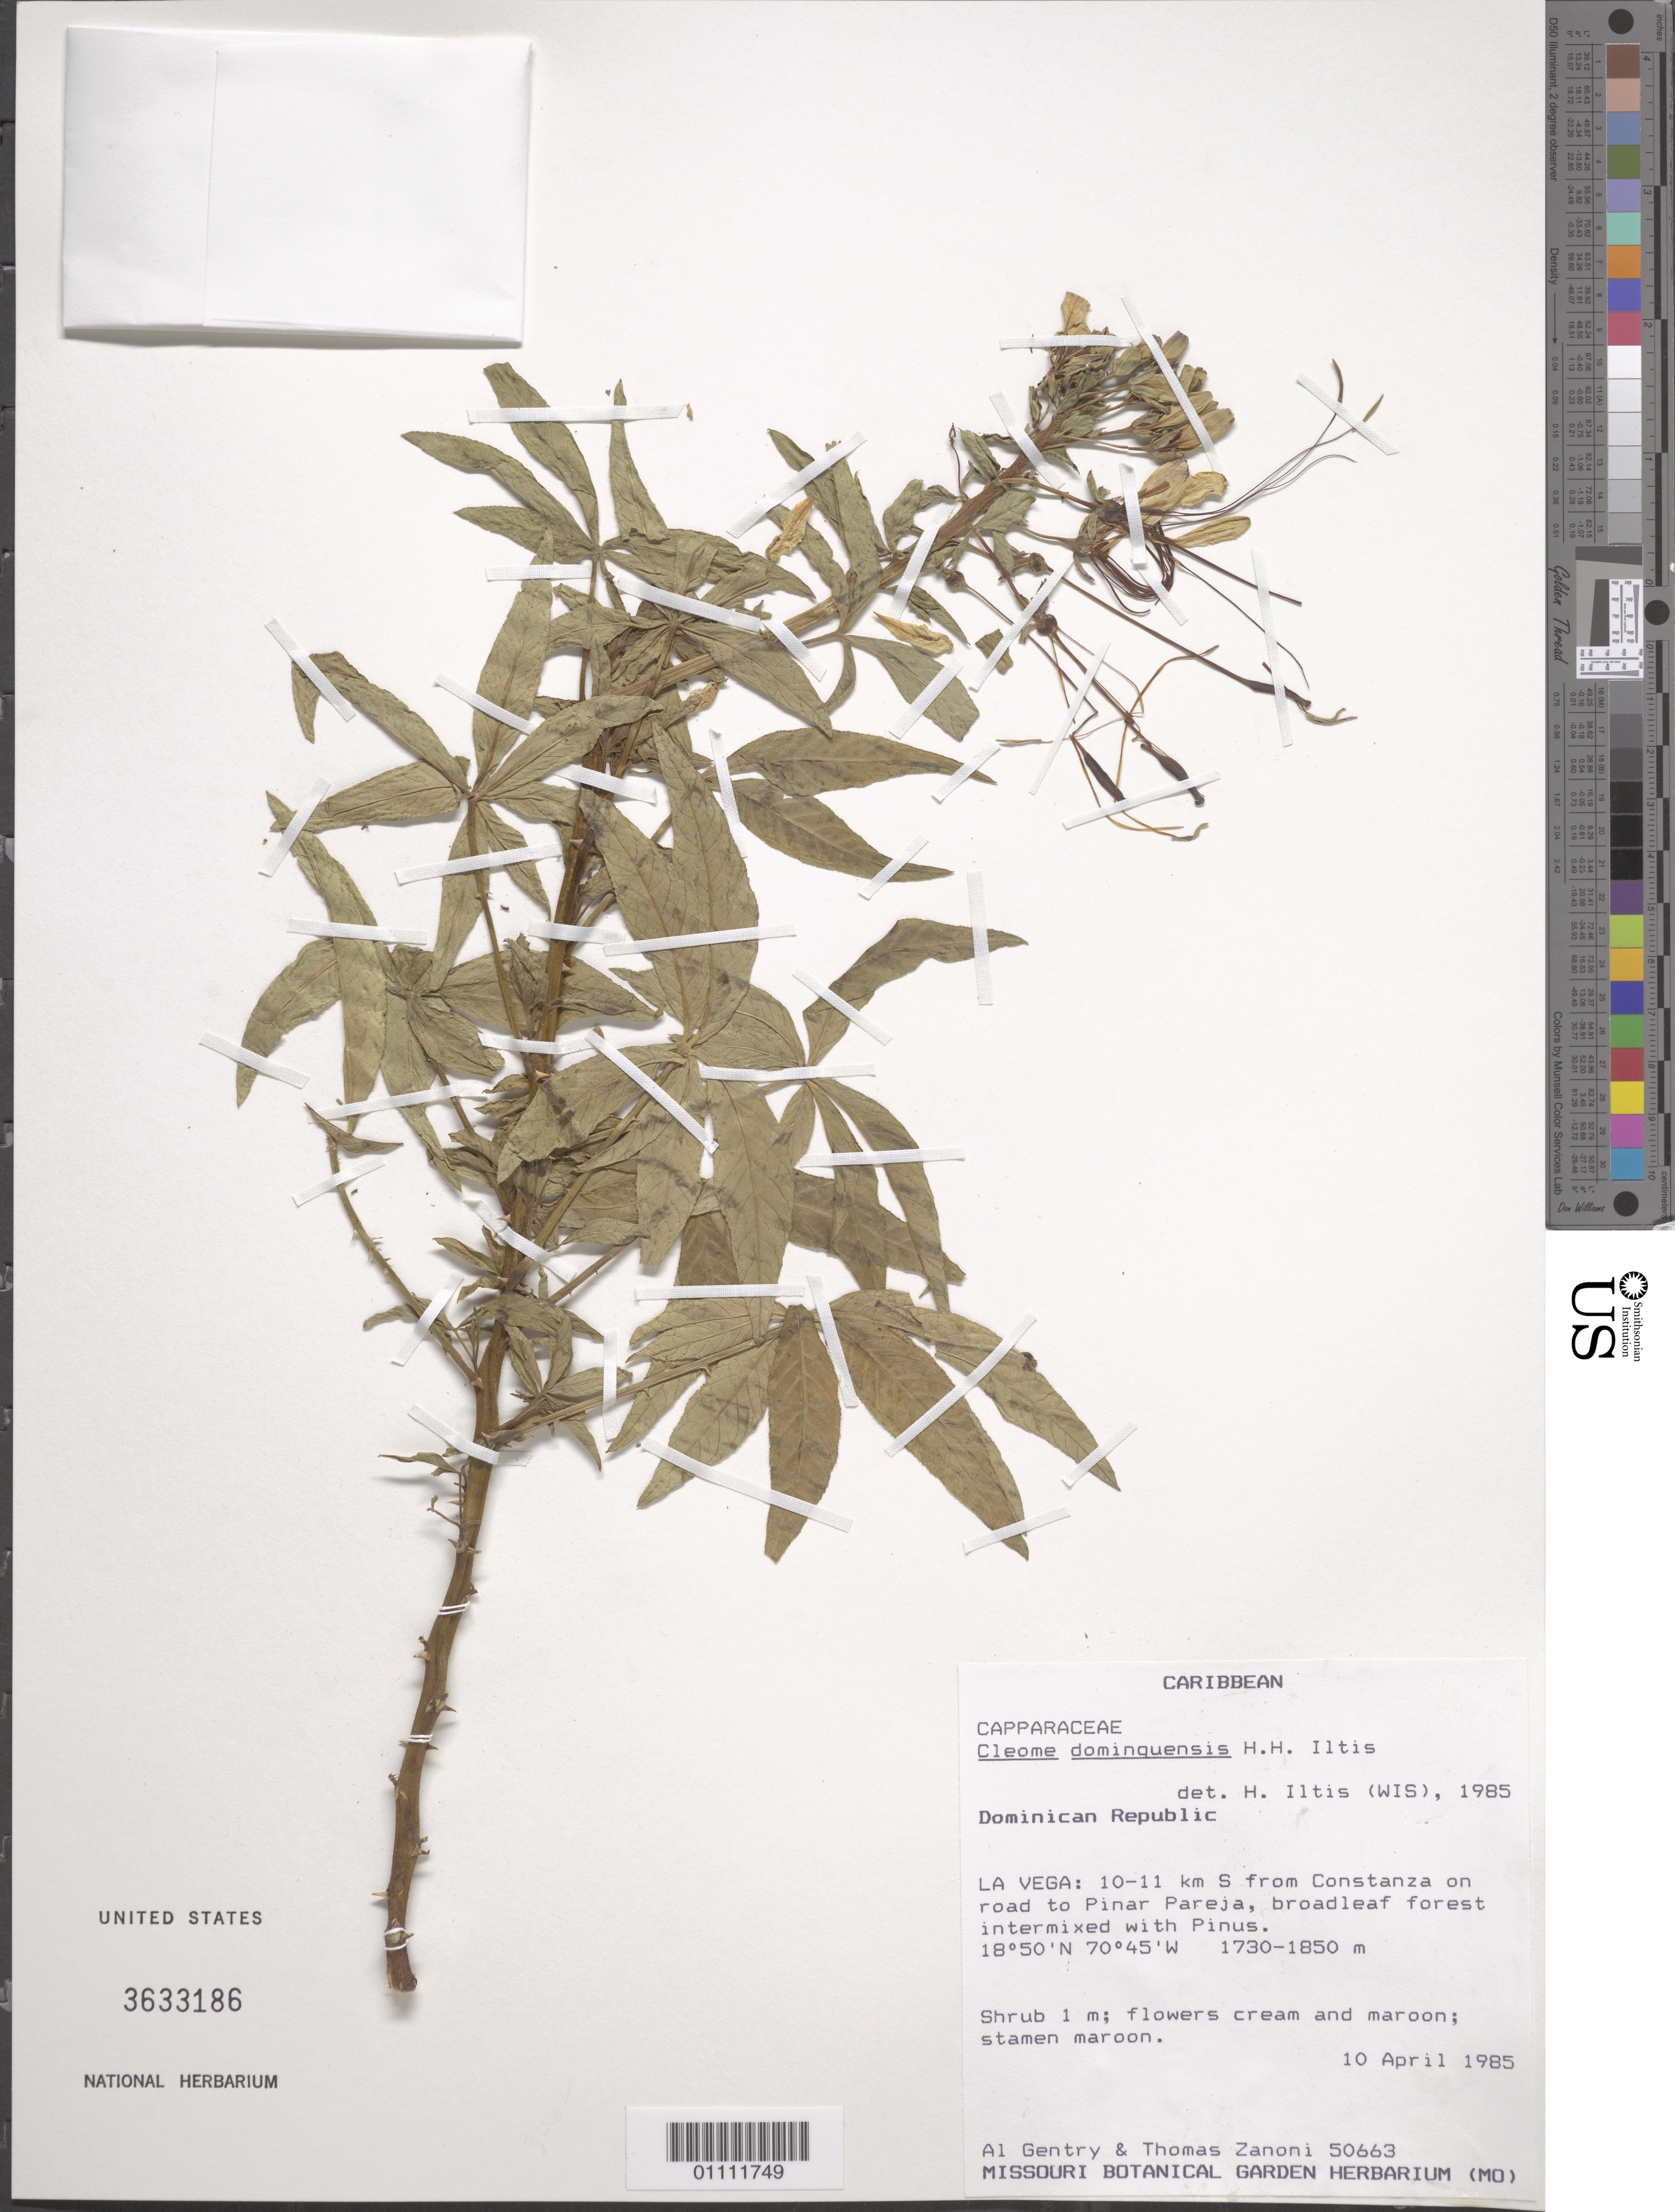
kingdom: Plantae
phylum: Tracheophyta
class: Magnoliopsida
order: Brassicales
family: Cleomaceae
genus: Tarenaya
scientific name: Tarenaya domingensis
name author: (Iltis) Soares Neto & Roalson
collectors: A. H. Gentry & T. A. Zanoni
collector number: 50663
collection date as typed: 10 Apr 1985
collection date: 1985-04-10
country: Dominican Republic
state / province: La Vega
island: Hispaniola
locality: Constanza, 10-11 km S, on road to Pinar Pareja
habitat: Broadleaf forest intermixed with Pinus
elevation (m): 1730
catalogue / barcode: US 3633186